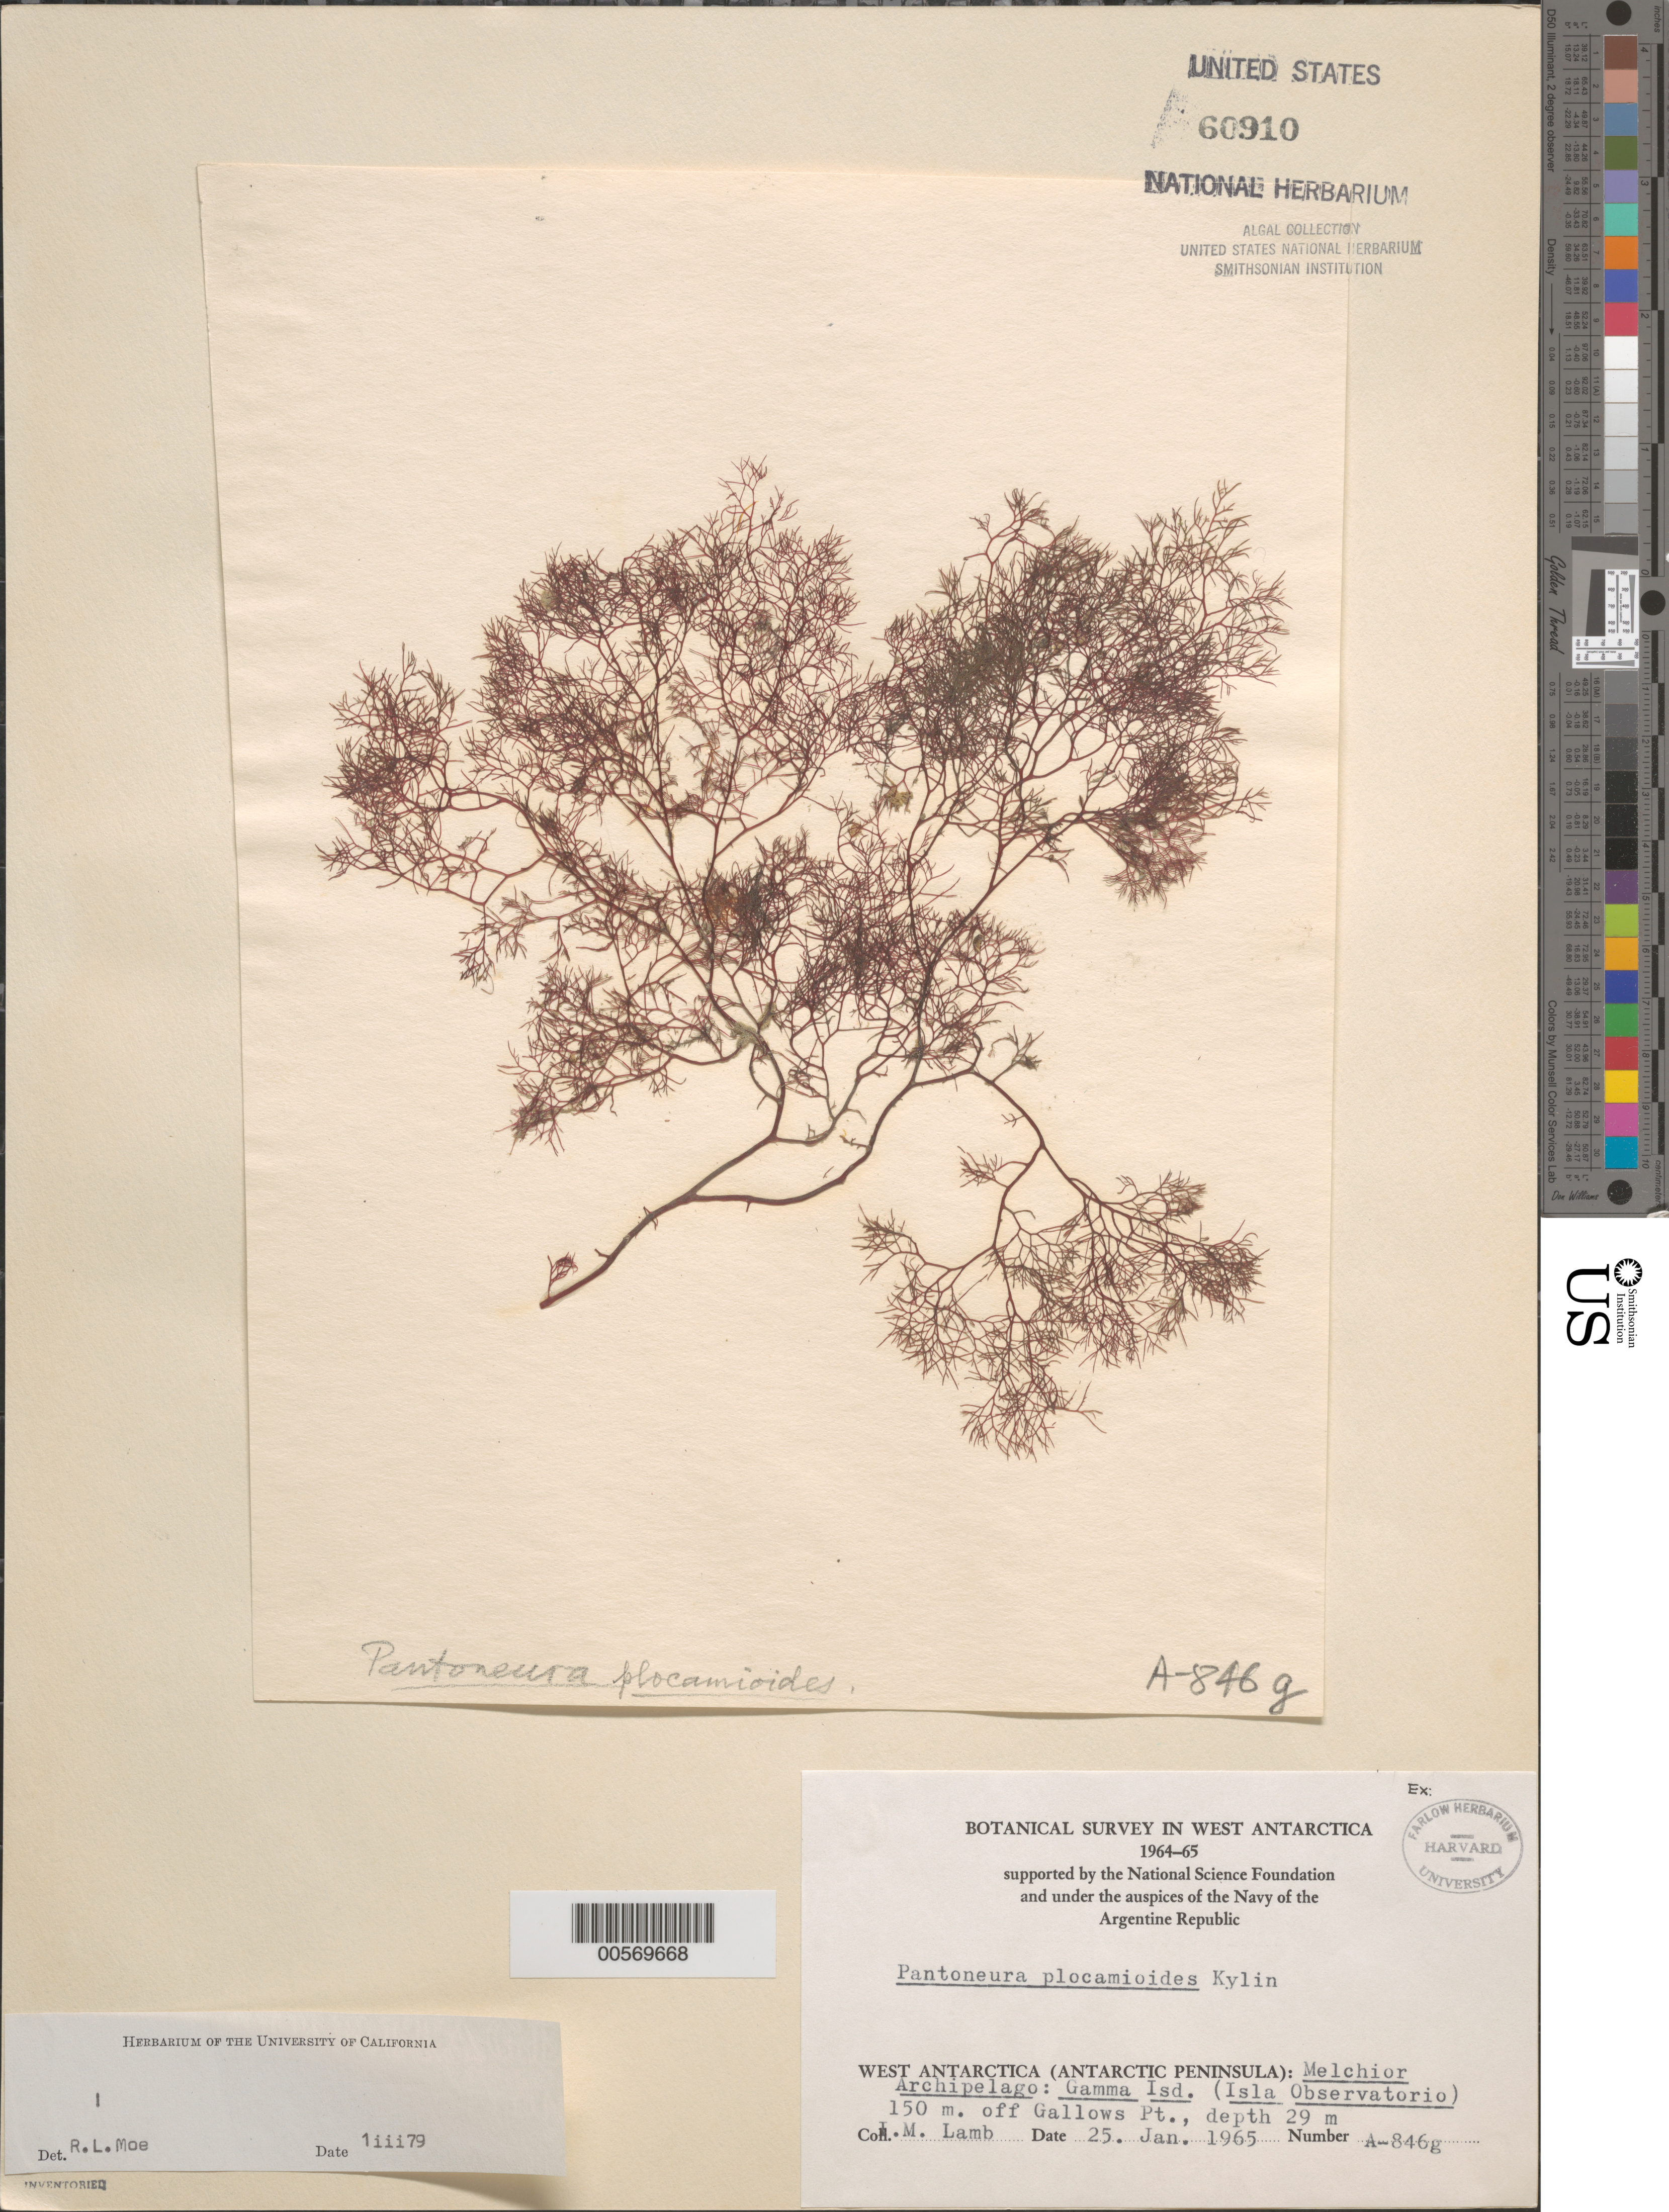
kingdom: Plantae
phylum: Rhodophyta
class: Florideophyceae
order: Ceramiales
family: Delesseriaceae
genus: Pantoneura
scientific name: Pantoneura plocamioides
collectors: I. M. Lamb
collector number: A-846g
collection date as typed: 25 Jan 1965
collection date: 1965-01-25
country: Antarctica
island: Gamma Island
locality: Off Gallows Point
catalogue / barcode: US 60910